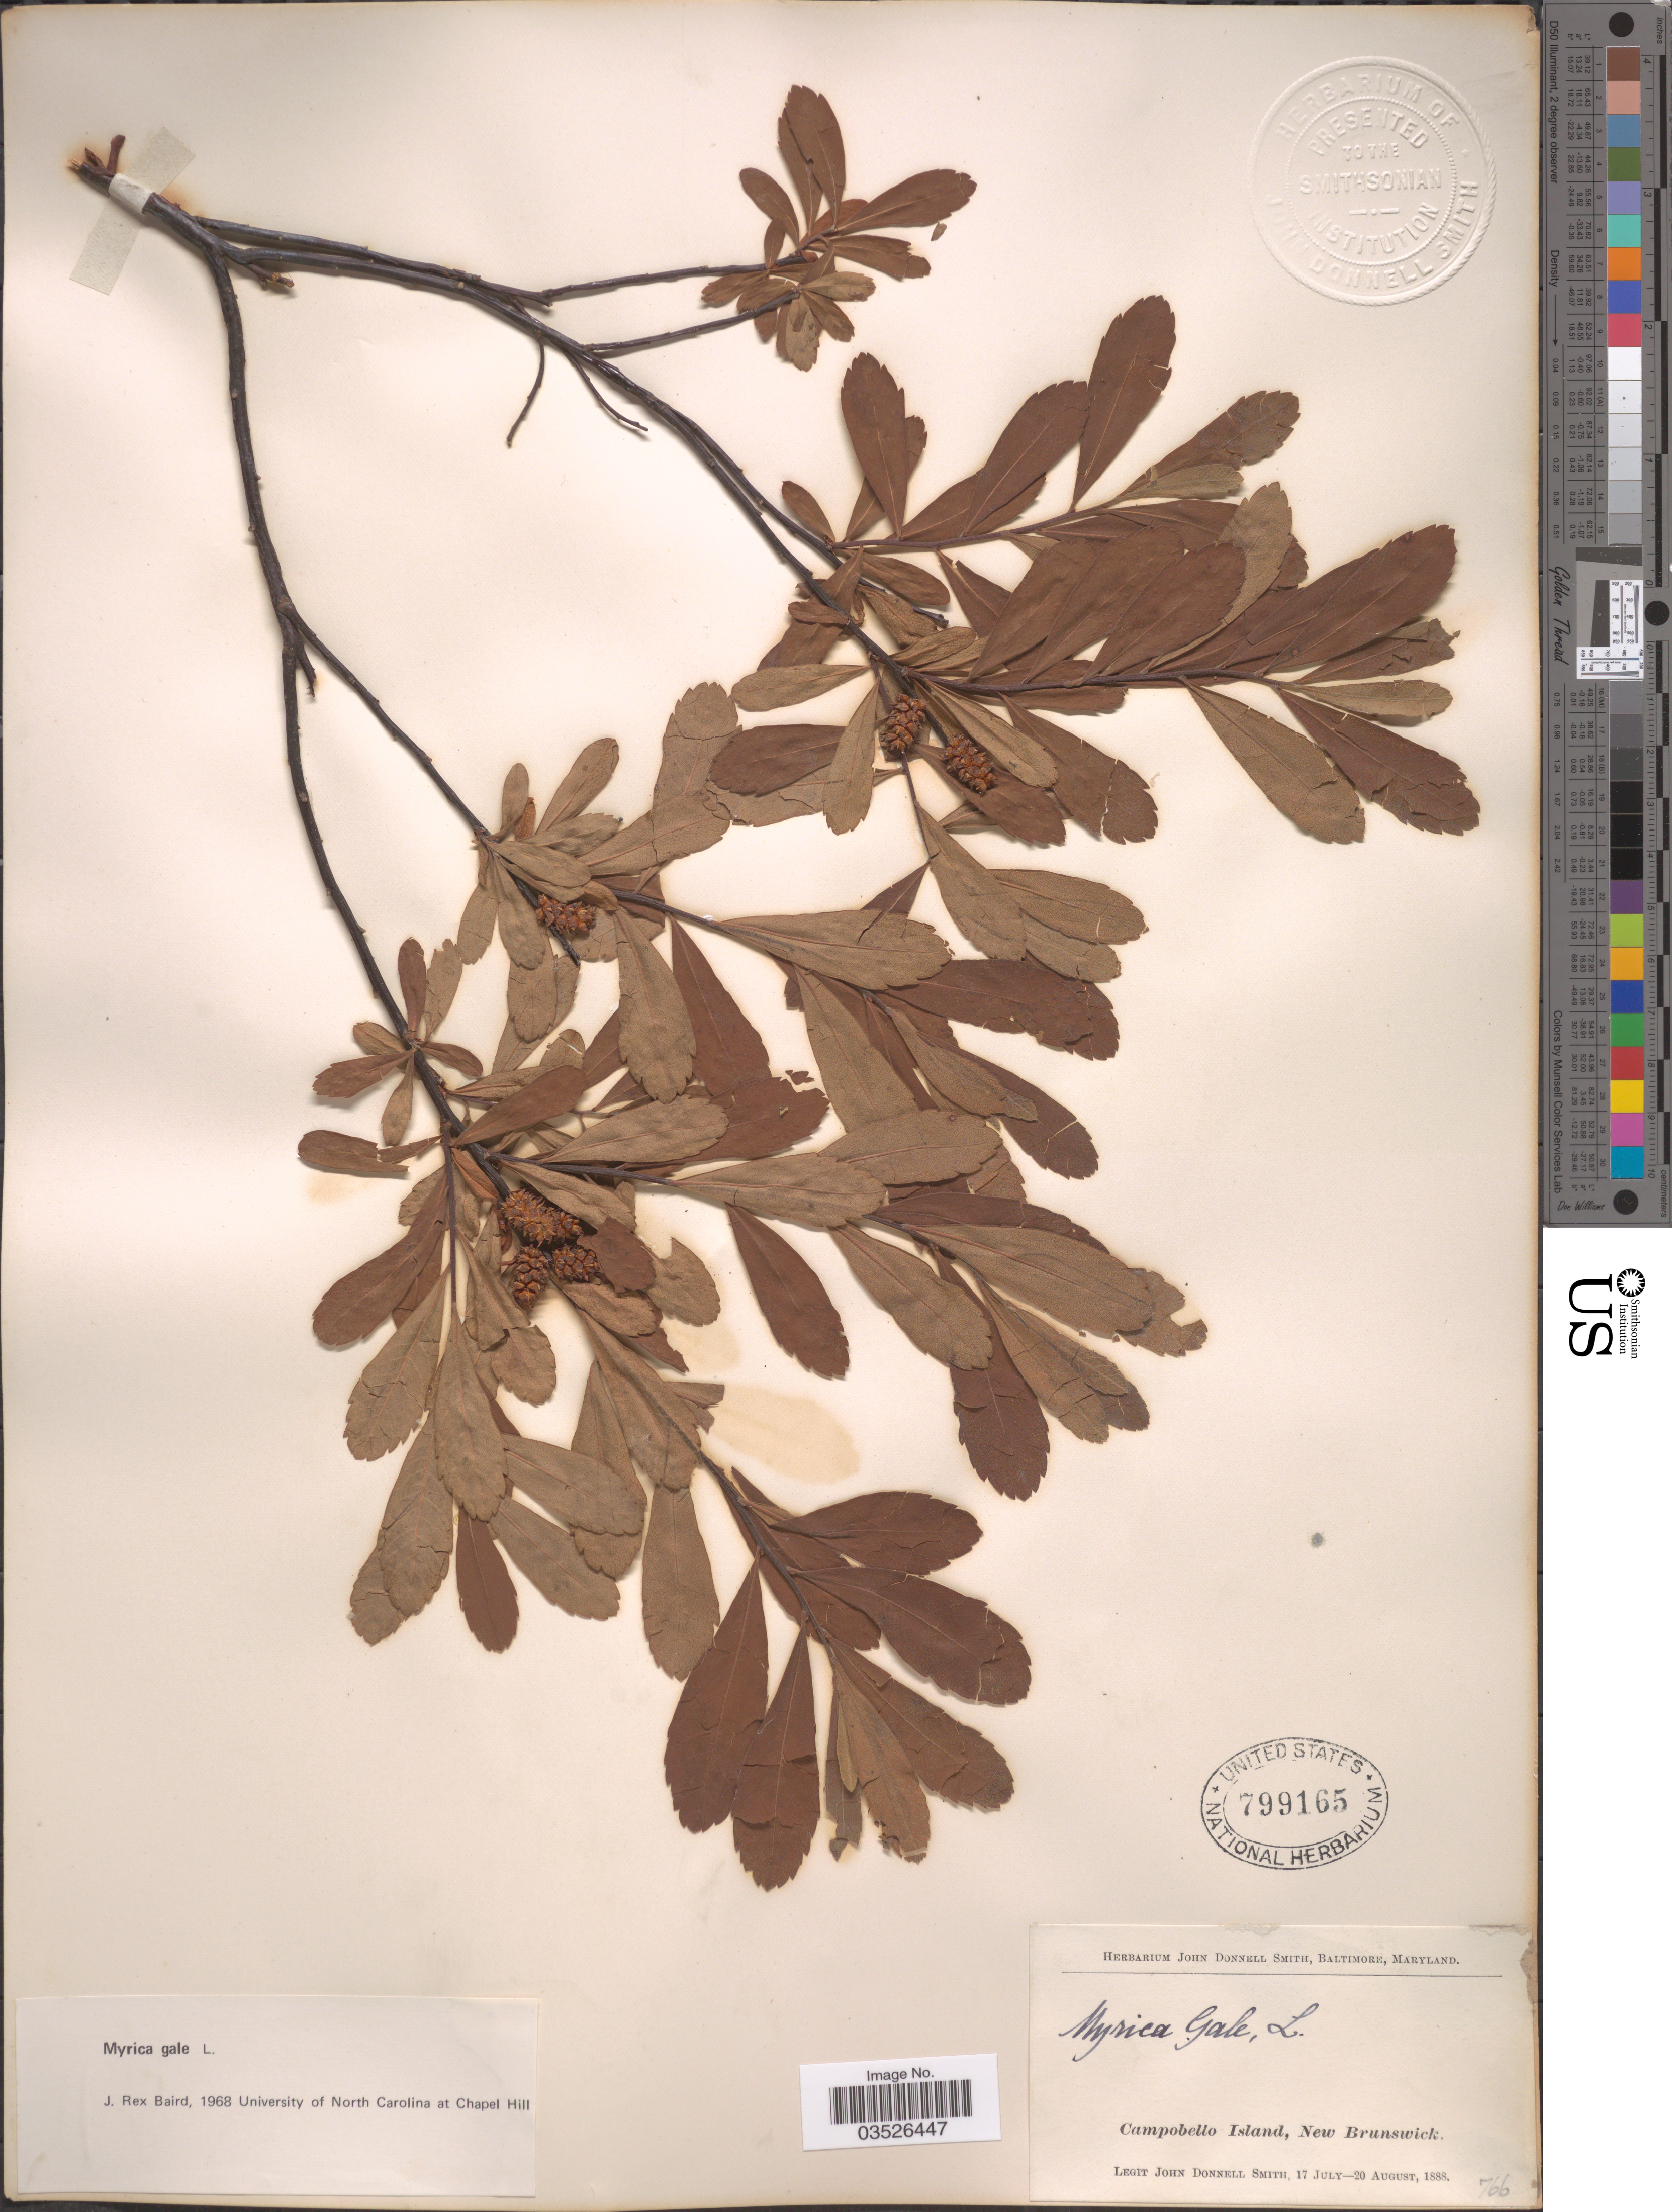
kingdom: Plantae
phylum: Tracheophyta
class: Magnoliopsida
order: Fagales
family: Myricaceae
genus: Myrica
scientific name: Myrica gale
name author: L.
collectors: J. Donnell Smith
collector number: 766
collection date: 1888-07-17/1888-08-20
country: Canada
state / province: New Brunswick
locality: Campobello Island.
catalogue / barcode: US 799165